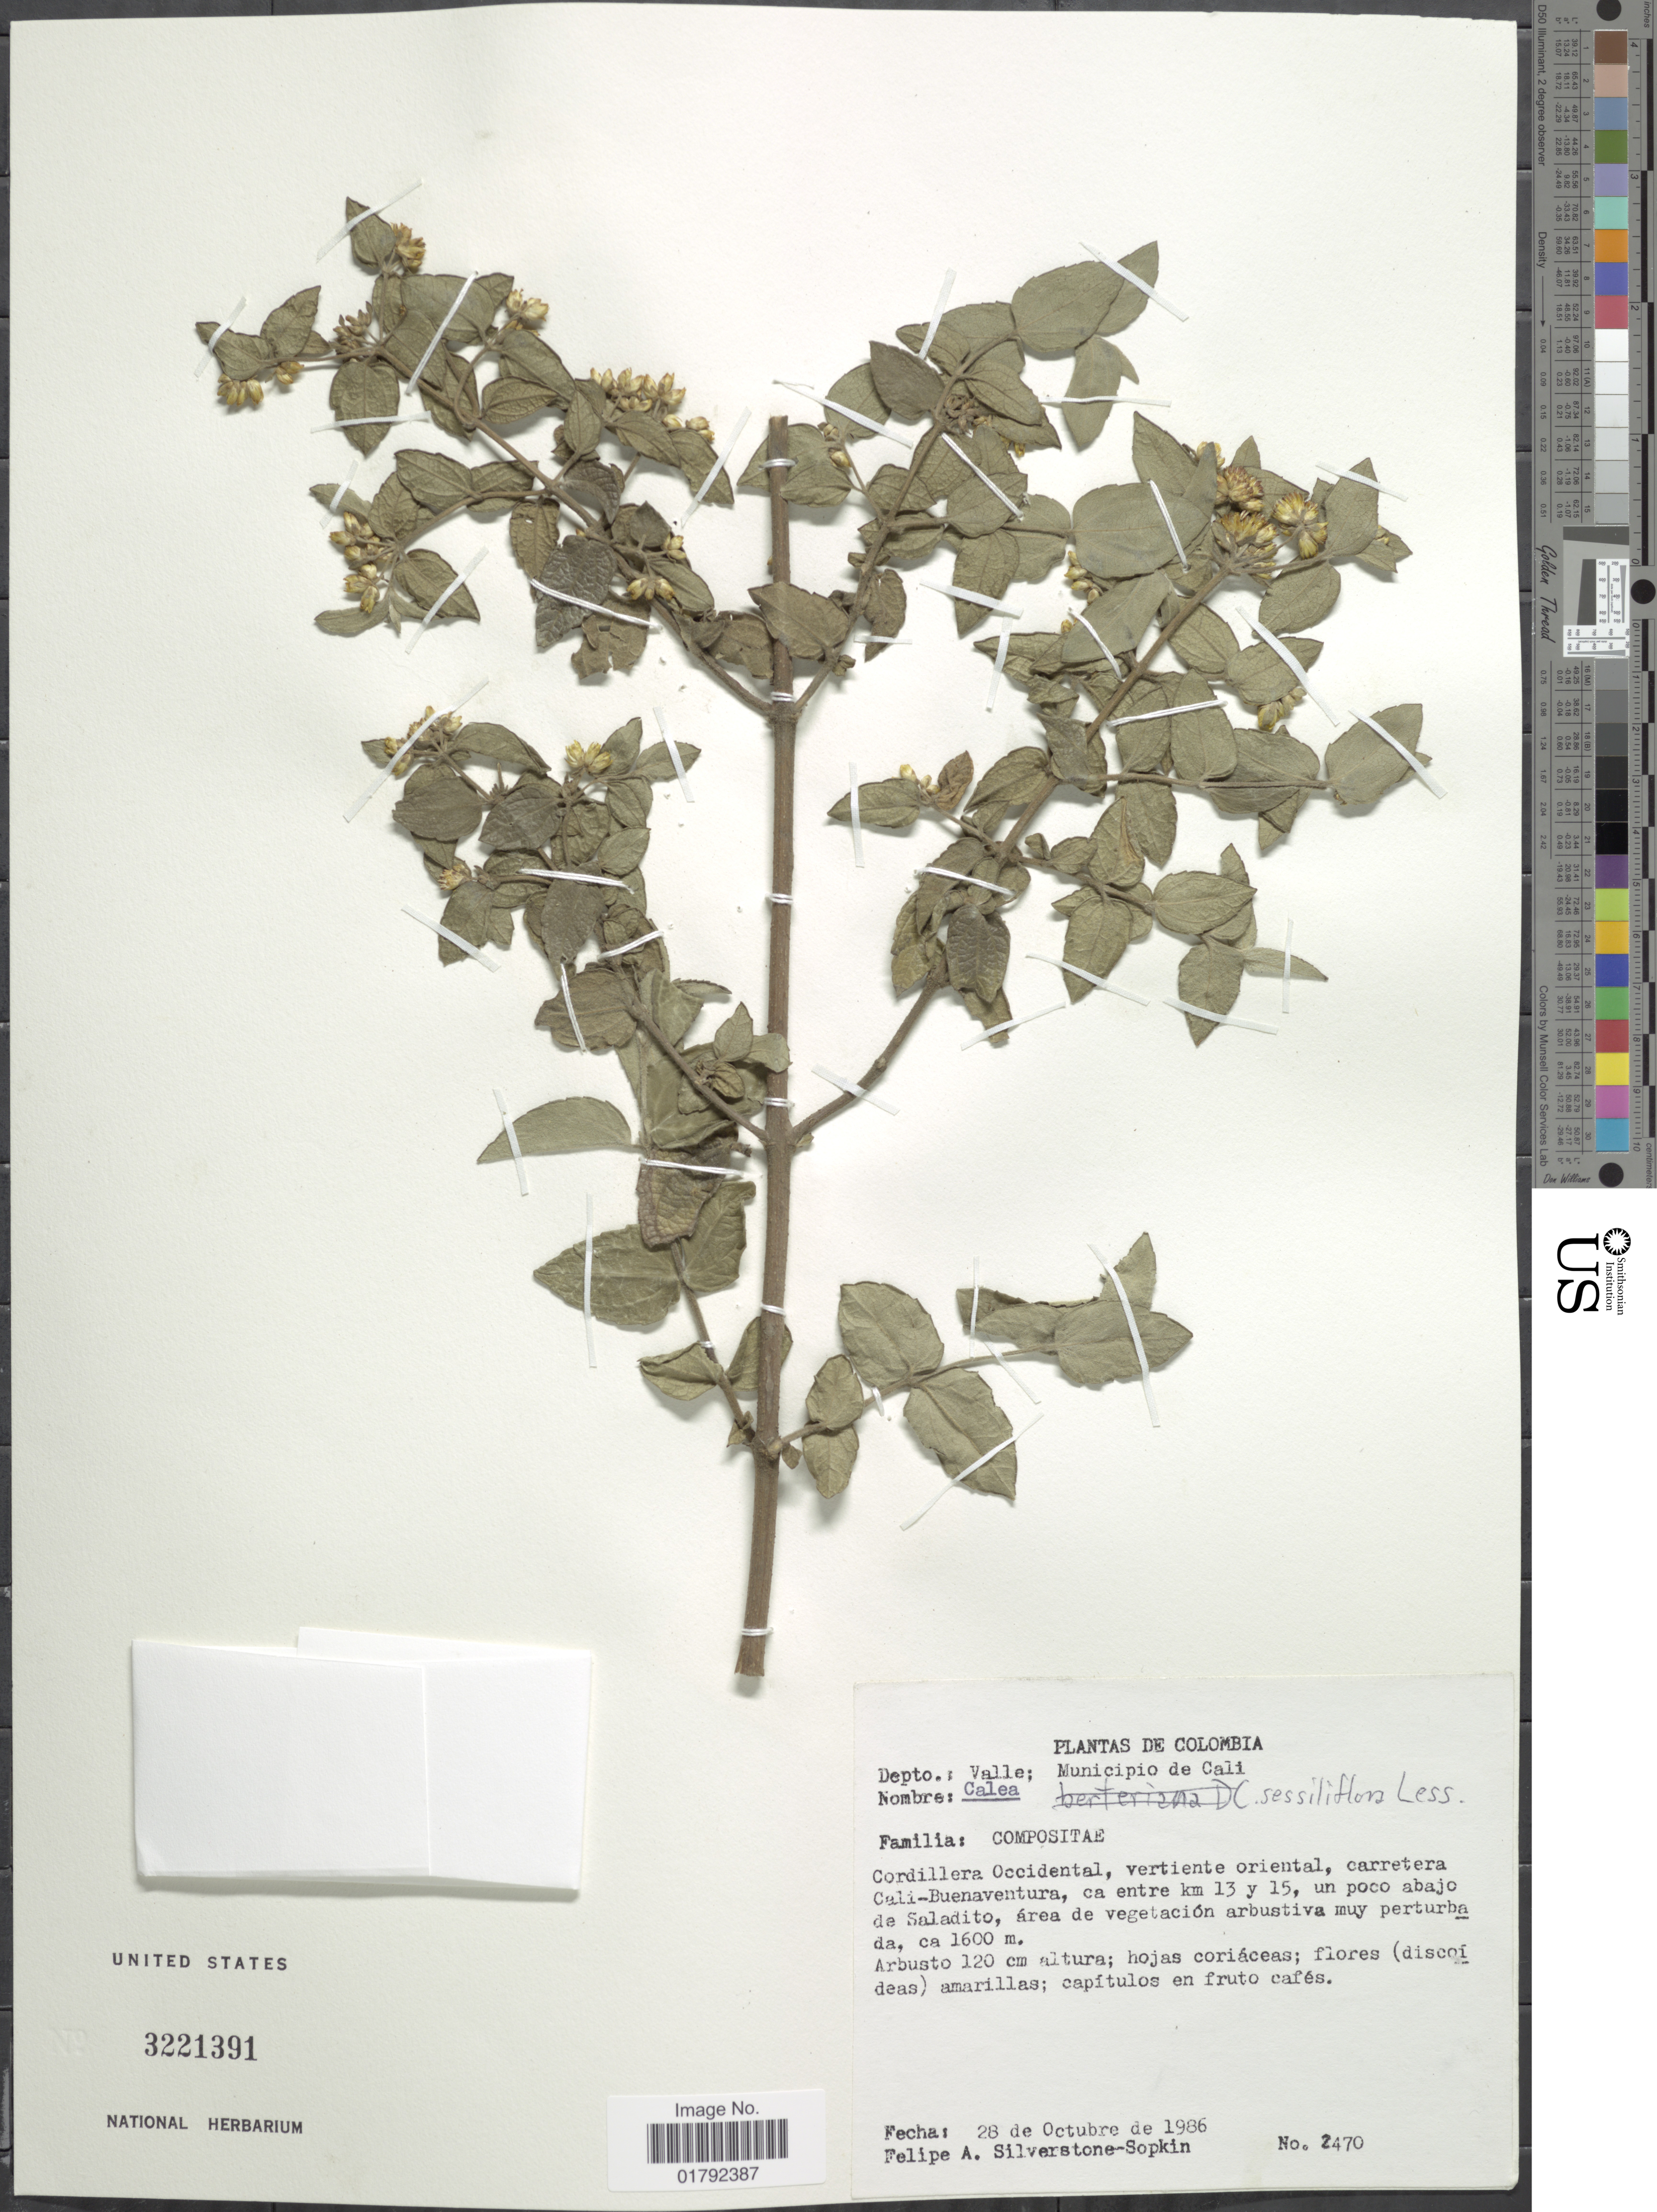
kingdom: Plantae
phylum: Tracheophyta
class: Magnoliopsida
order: Asterales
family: Asteraceae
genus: Calea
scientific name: Calea sessiliflora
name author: Less.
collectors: P. A. Silverstone-Sopkin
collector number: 2470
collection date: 1986-10-28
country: Colombia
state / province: Valle del Cauca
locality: Municipio de Cali, Cordillera Occidental, vertiente oriental, carretera Cali-Buenaventura, ca entre km 13 y 15, un poco abajo de Saladito.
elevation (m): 1600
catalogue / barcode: US 3221391